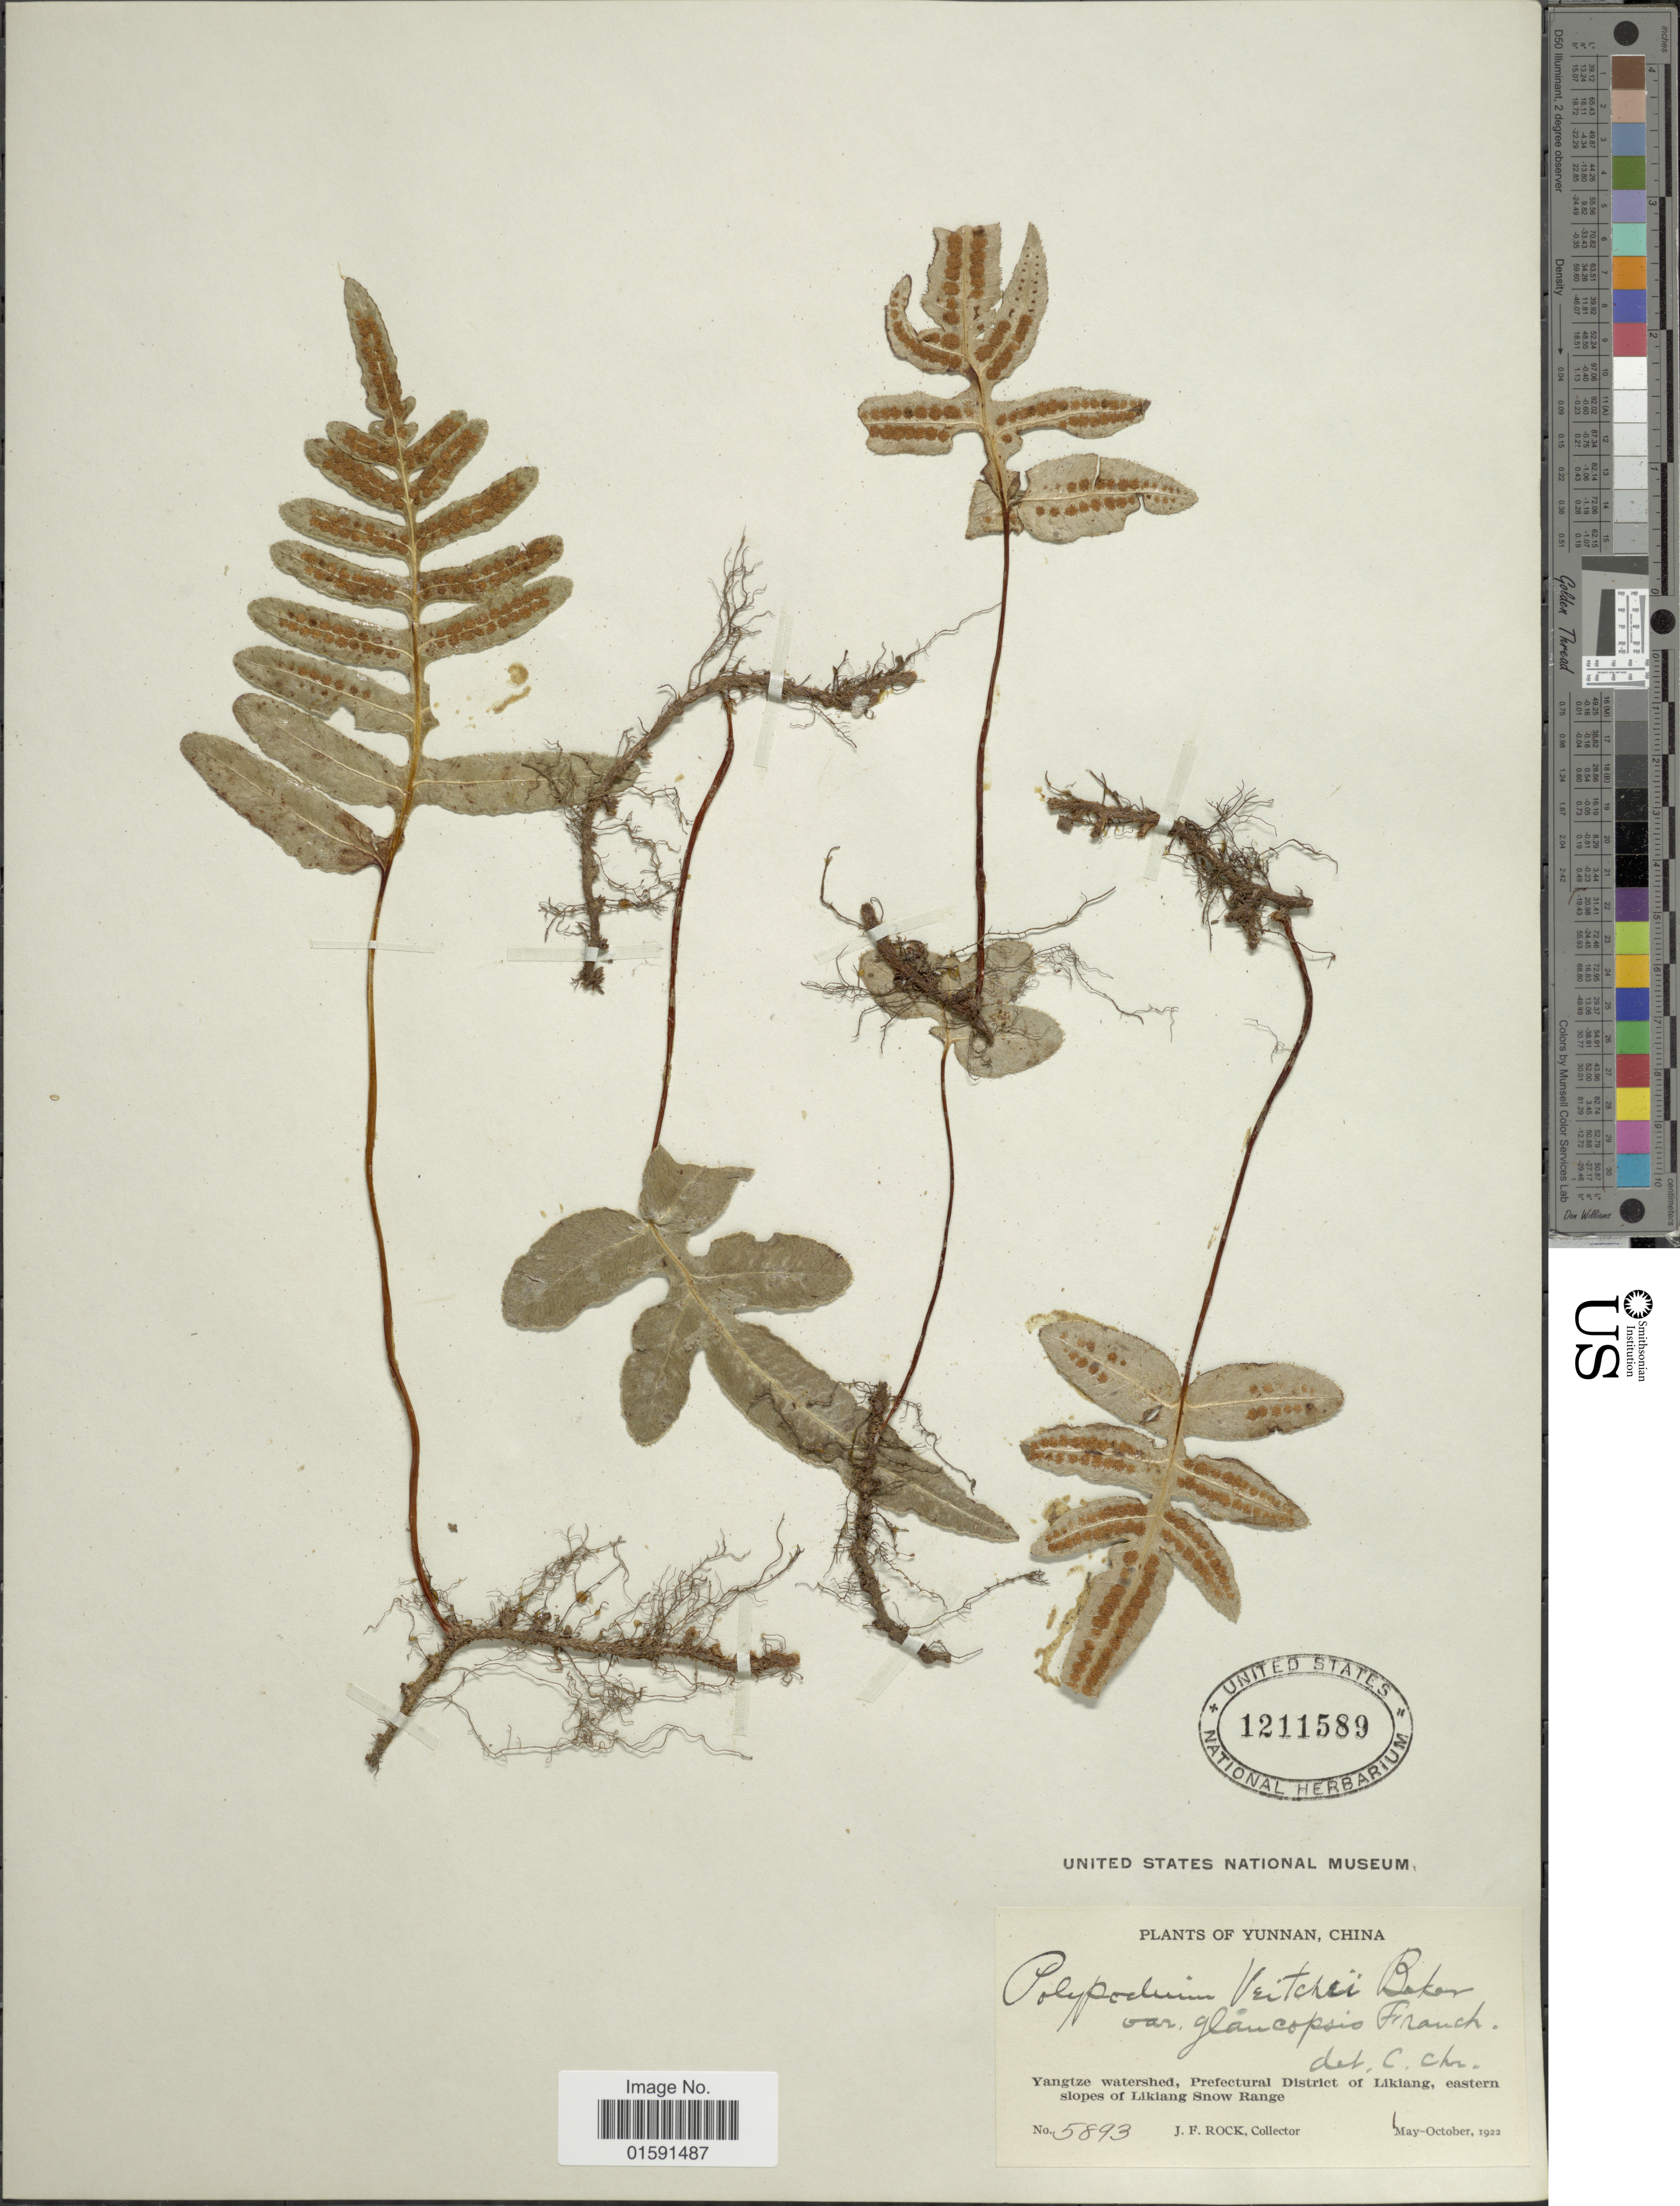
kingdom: Plantae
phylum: Tracheophyta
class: Polypodiopsida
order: Polypodiales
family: Polypodiaceae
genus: Selliguea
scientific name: Selliguea veitchii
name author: (Baker) H. Ohashi & K. Ohashi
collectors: J. Rock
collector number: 5893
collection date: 1922-05/1922-10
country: China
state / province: Yunnan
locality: Yangtze watershed, Prefectural District of Likiang, eastern slopes of Likiang Snow Range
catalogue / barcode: US 1211589